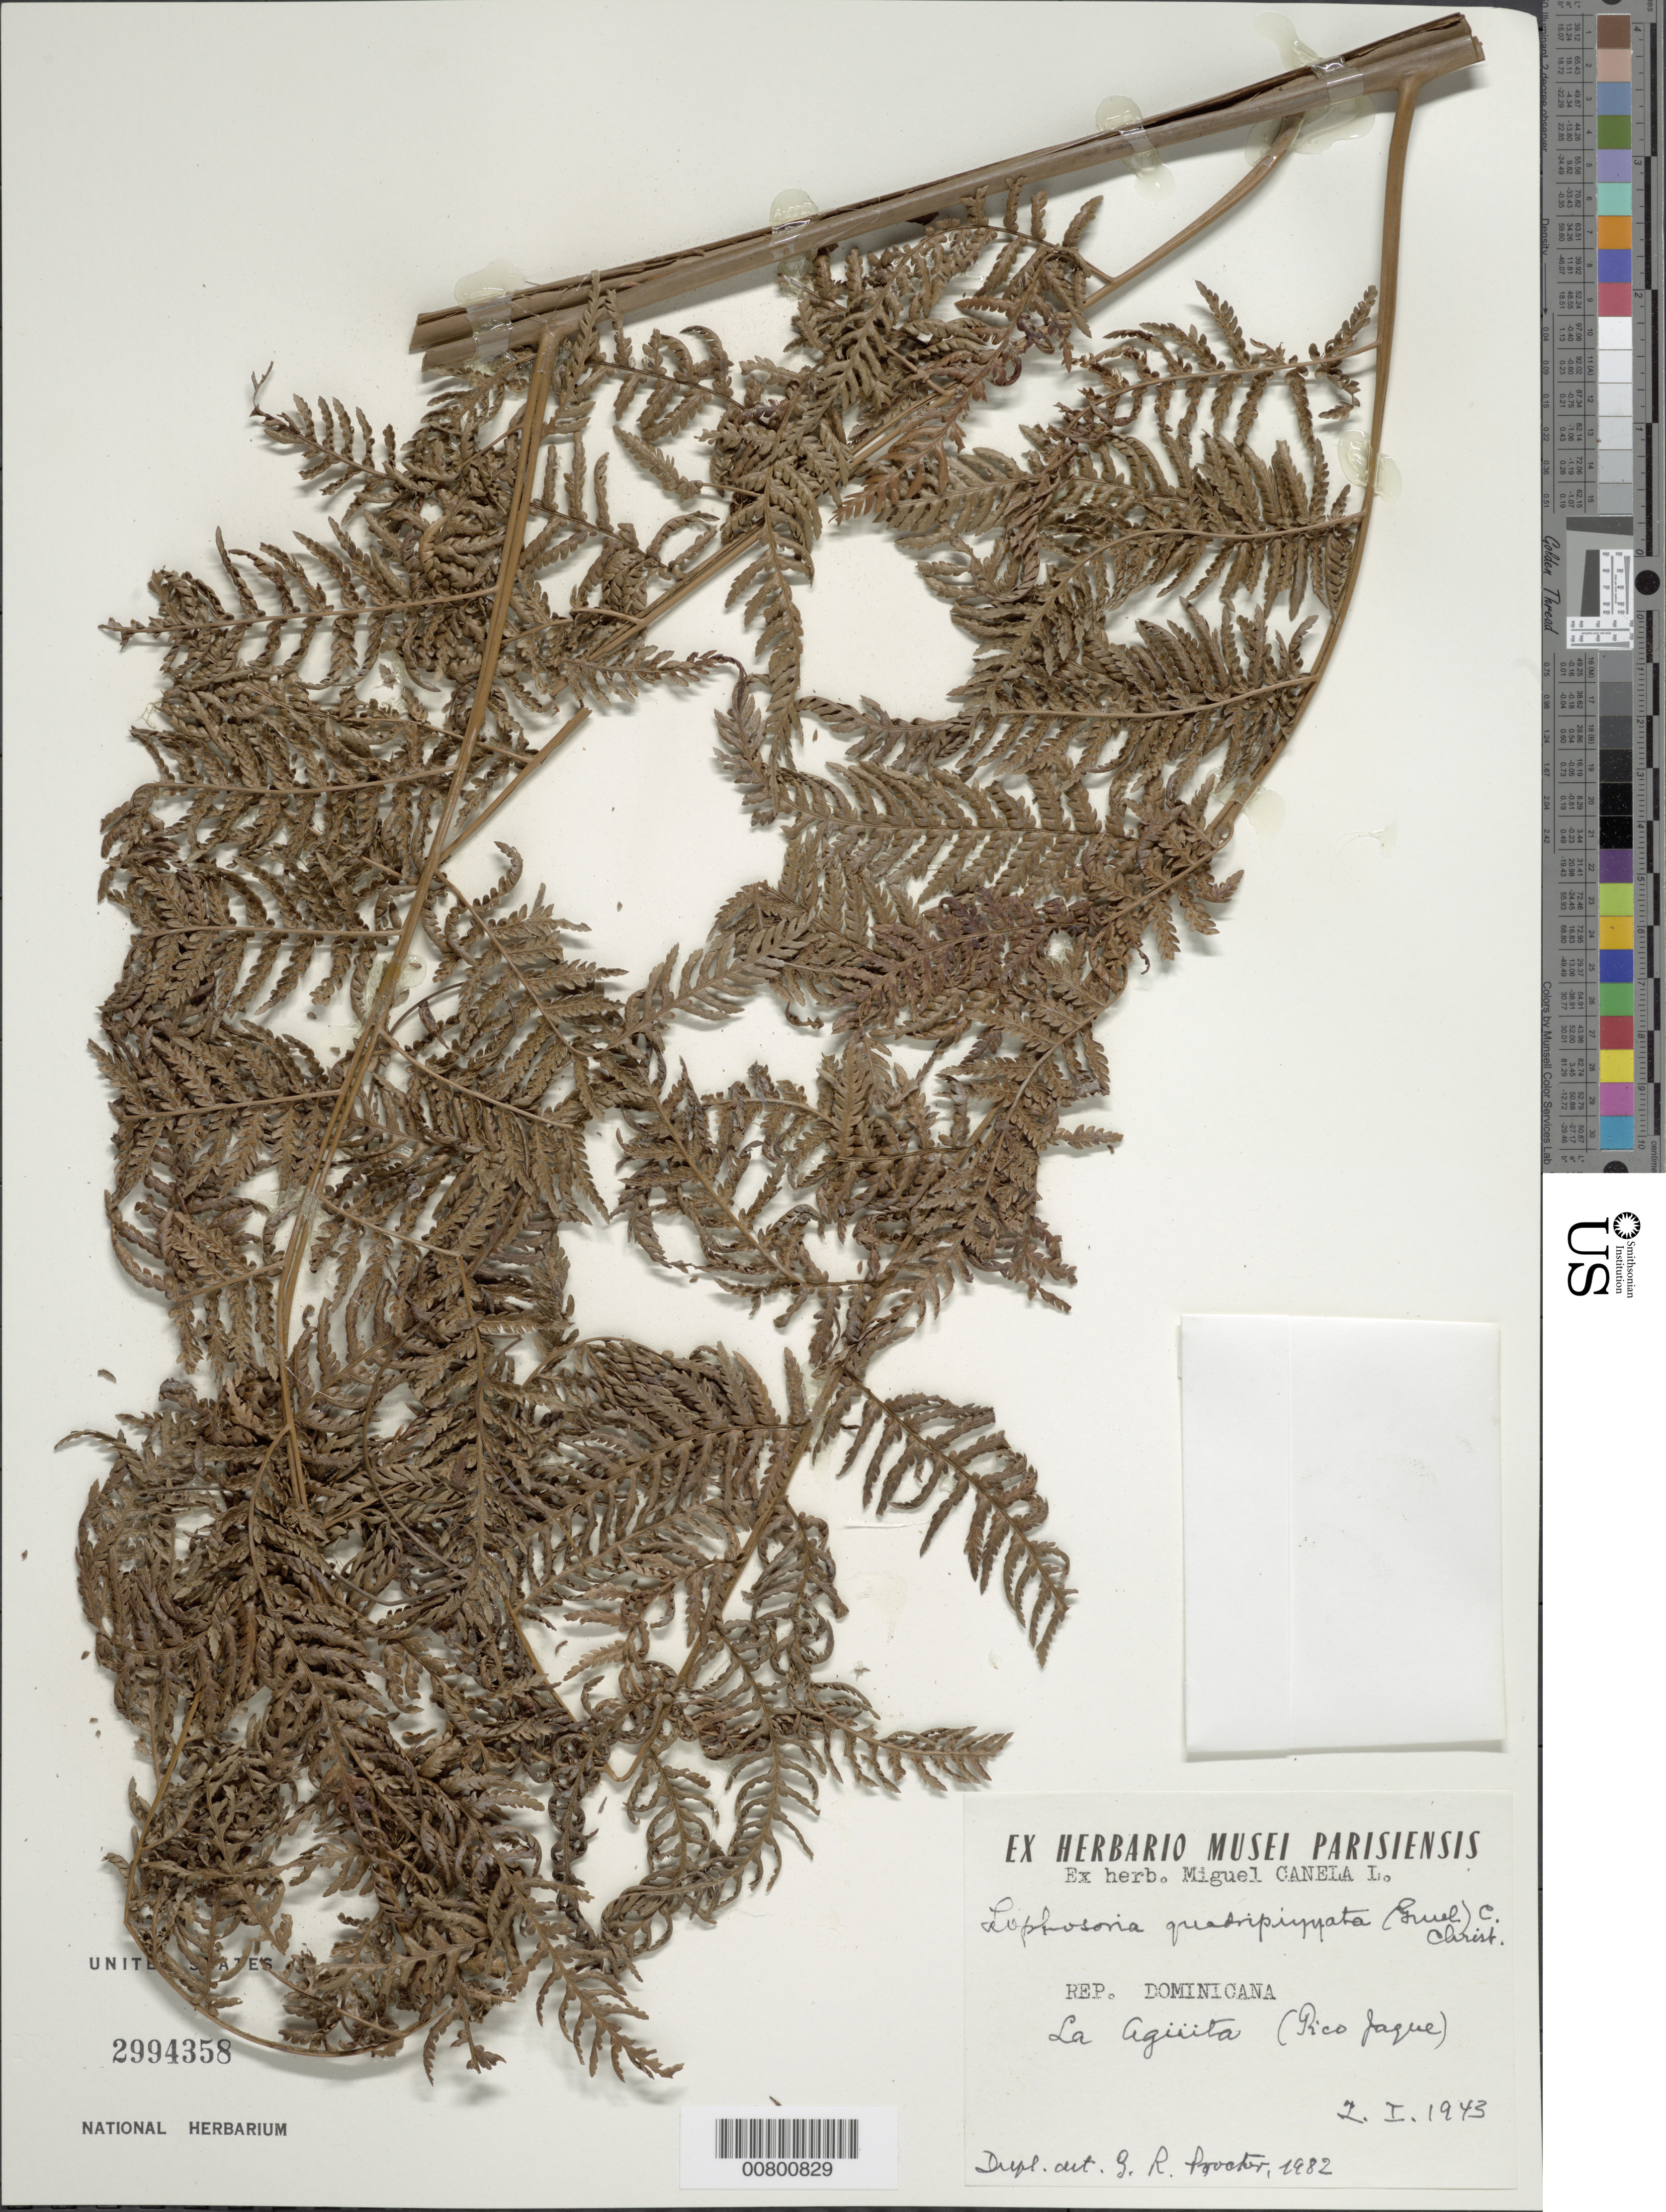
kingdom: Plantae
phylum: Tracheophyta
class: Polypodiopsida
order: Cyatheales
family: Dicksoniaceae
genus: Lophosoria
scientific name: Lophosoria quadripinnata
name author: (J.F. Gmel.) C. Chr.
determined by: Proctor, G. R.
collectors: M. Canela Lazaro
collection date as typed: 02 Jan 1943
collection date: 1943-01-02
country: Dominican Republic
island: Hispaniola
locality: La Agüita (Pico Jaque)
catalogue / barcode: US 2994358